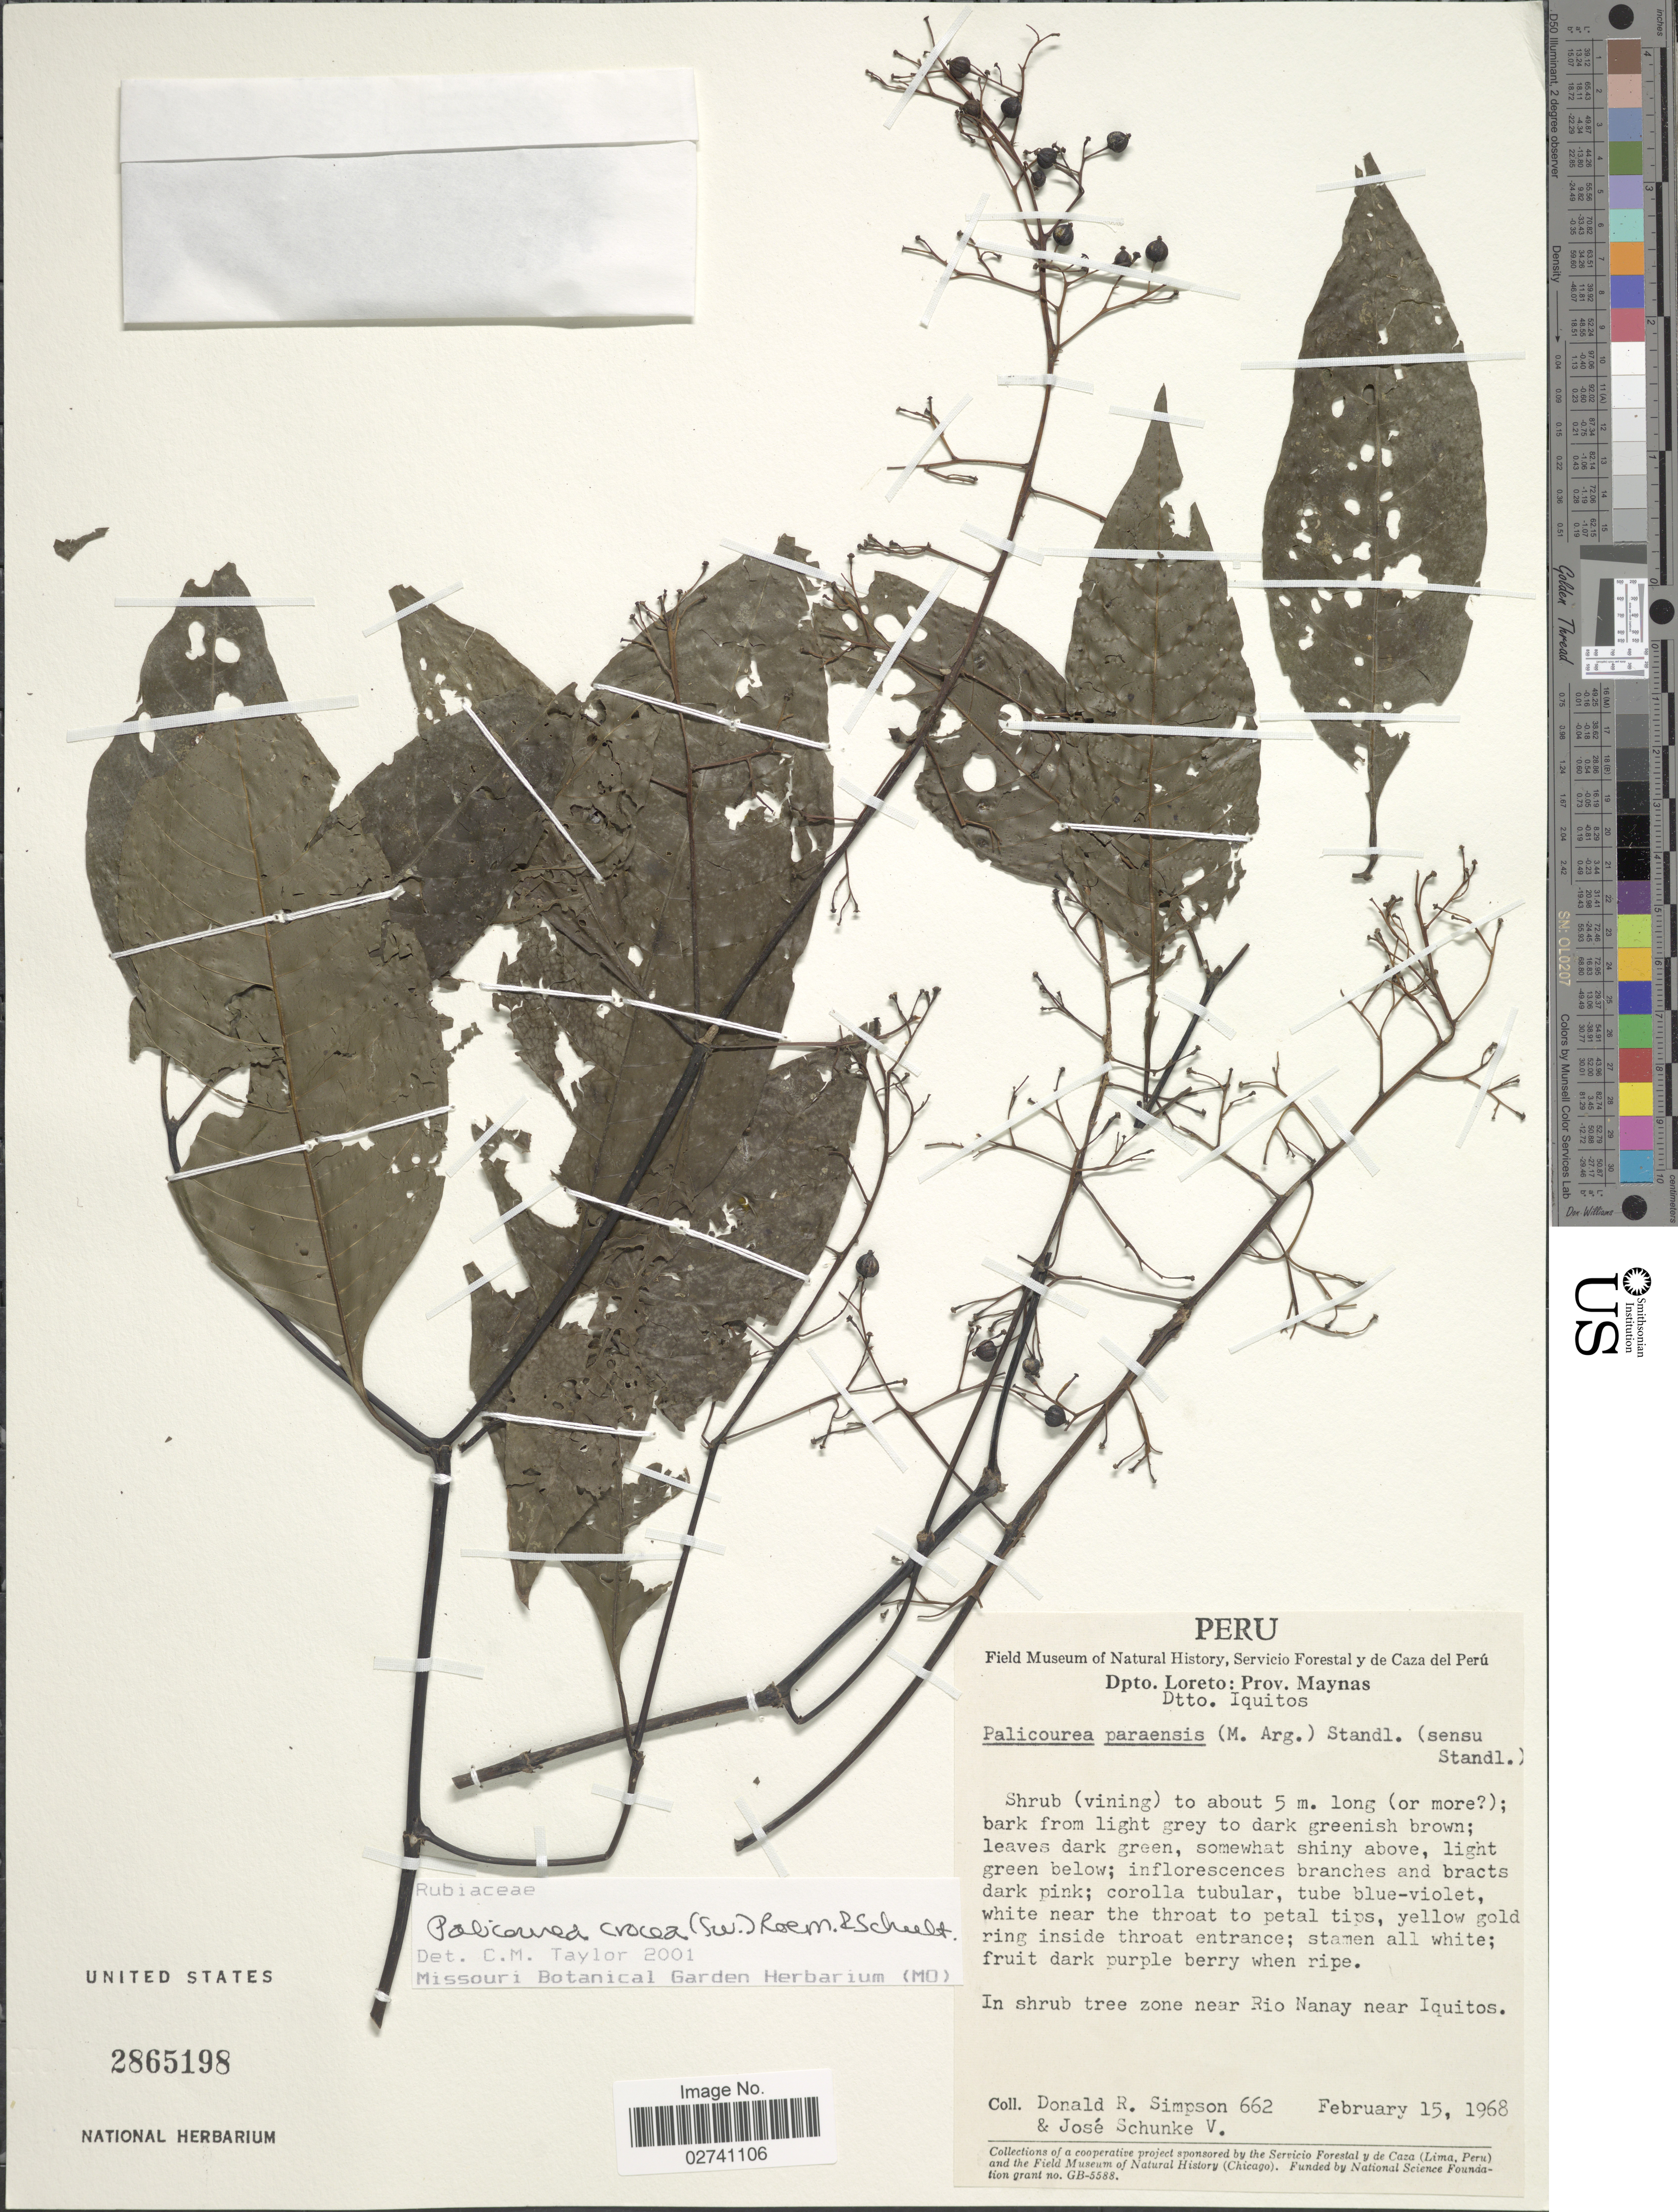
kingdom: Plantae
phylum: Tracheophyta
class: Magnoliopsida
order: Gentianales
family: Rubiaceae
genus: Palicourea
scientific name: Palicourea crocea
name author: (Sw.) Schult.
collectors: D. R. Simpson & J. Schunke Vigo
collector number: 662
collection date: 1968-02-15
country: Peru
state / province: Loreto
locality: Prov. Maynas. Dtto. Iquitos. near Rio Nanay near Iquitos.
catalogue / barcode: US 2865198